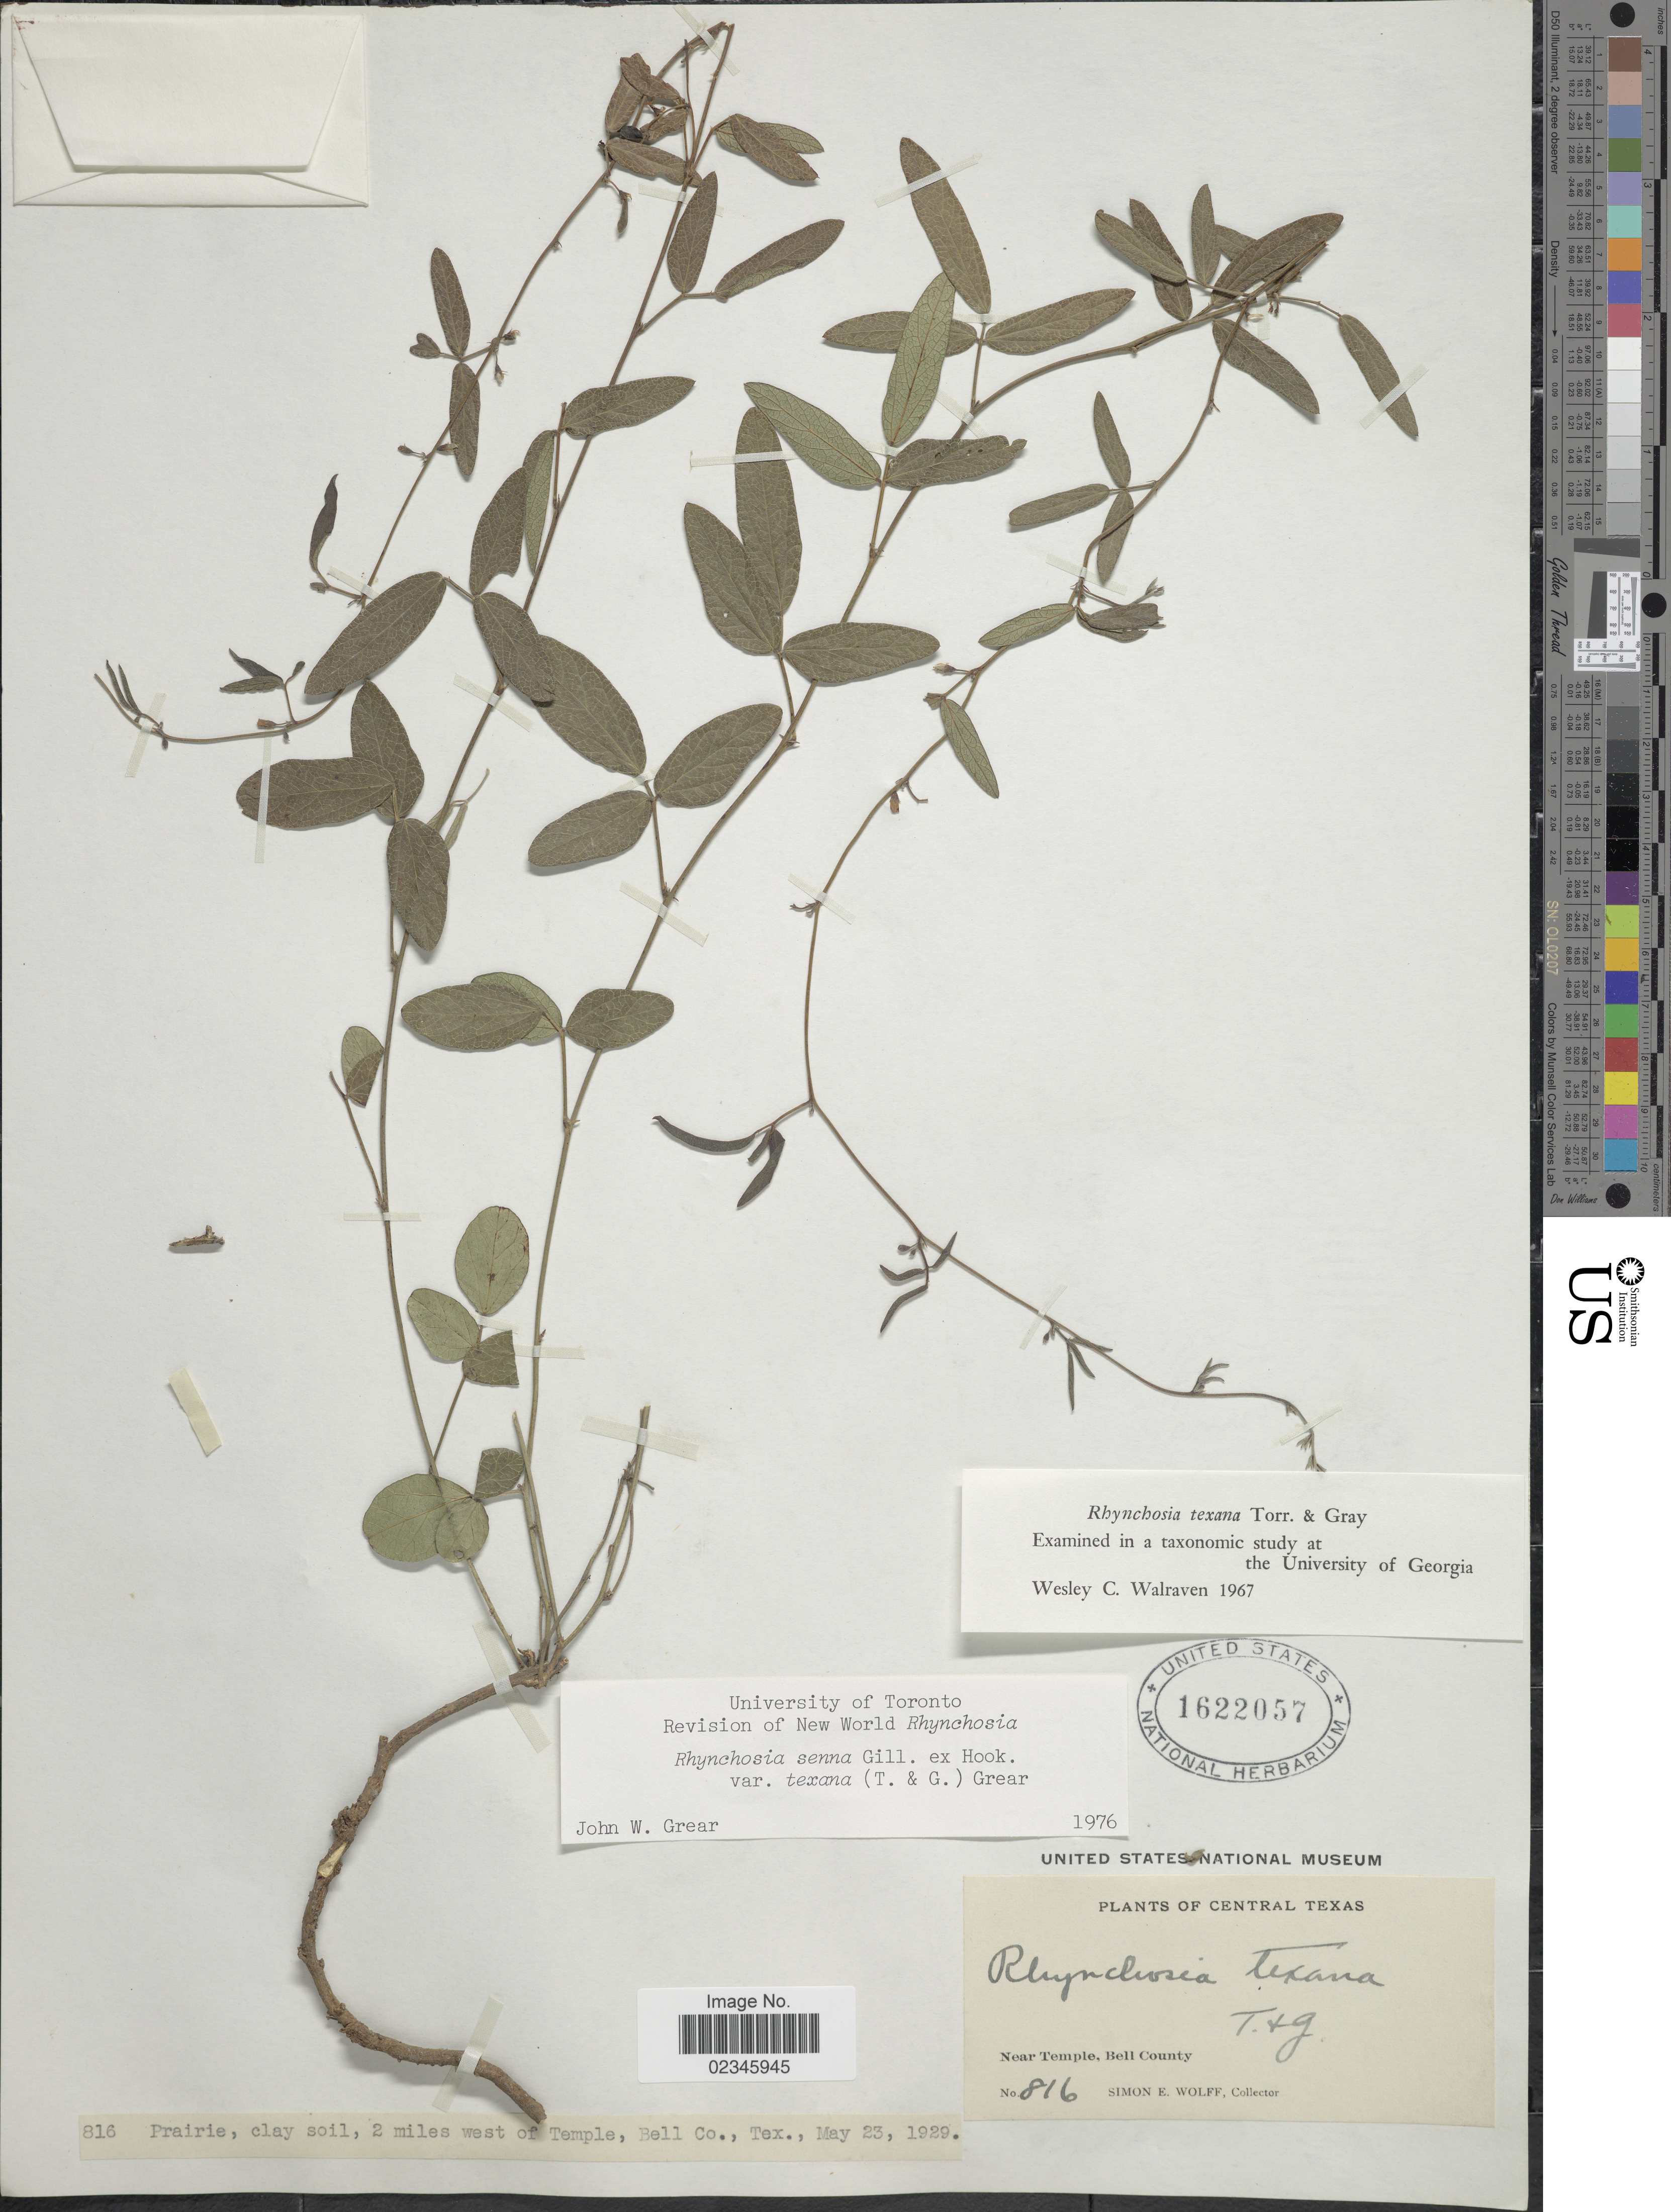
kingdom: Plantae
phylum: Tracheophyta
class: Magnoliopsida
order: Fabales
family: Fabaceae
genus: Rhynchosia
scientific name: Rhynchosia senna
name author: Gillies ex Hook.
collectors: S. E. Wolff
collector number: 816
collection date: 1929-05-23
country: United States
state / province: Texas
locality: Central Texas, 2 miles west of Temple, Bell County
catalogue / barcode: US 1622057